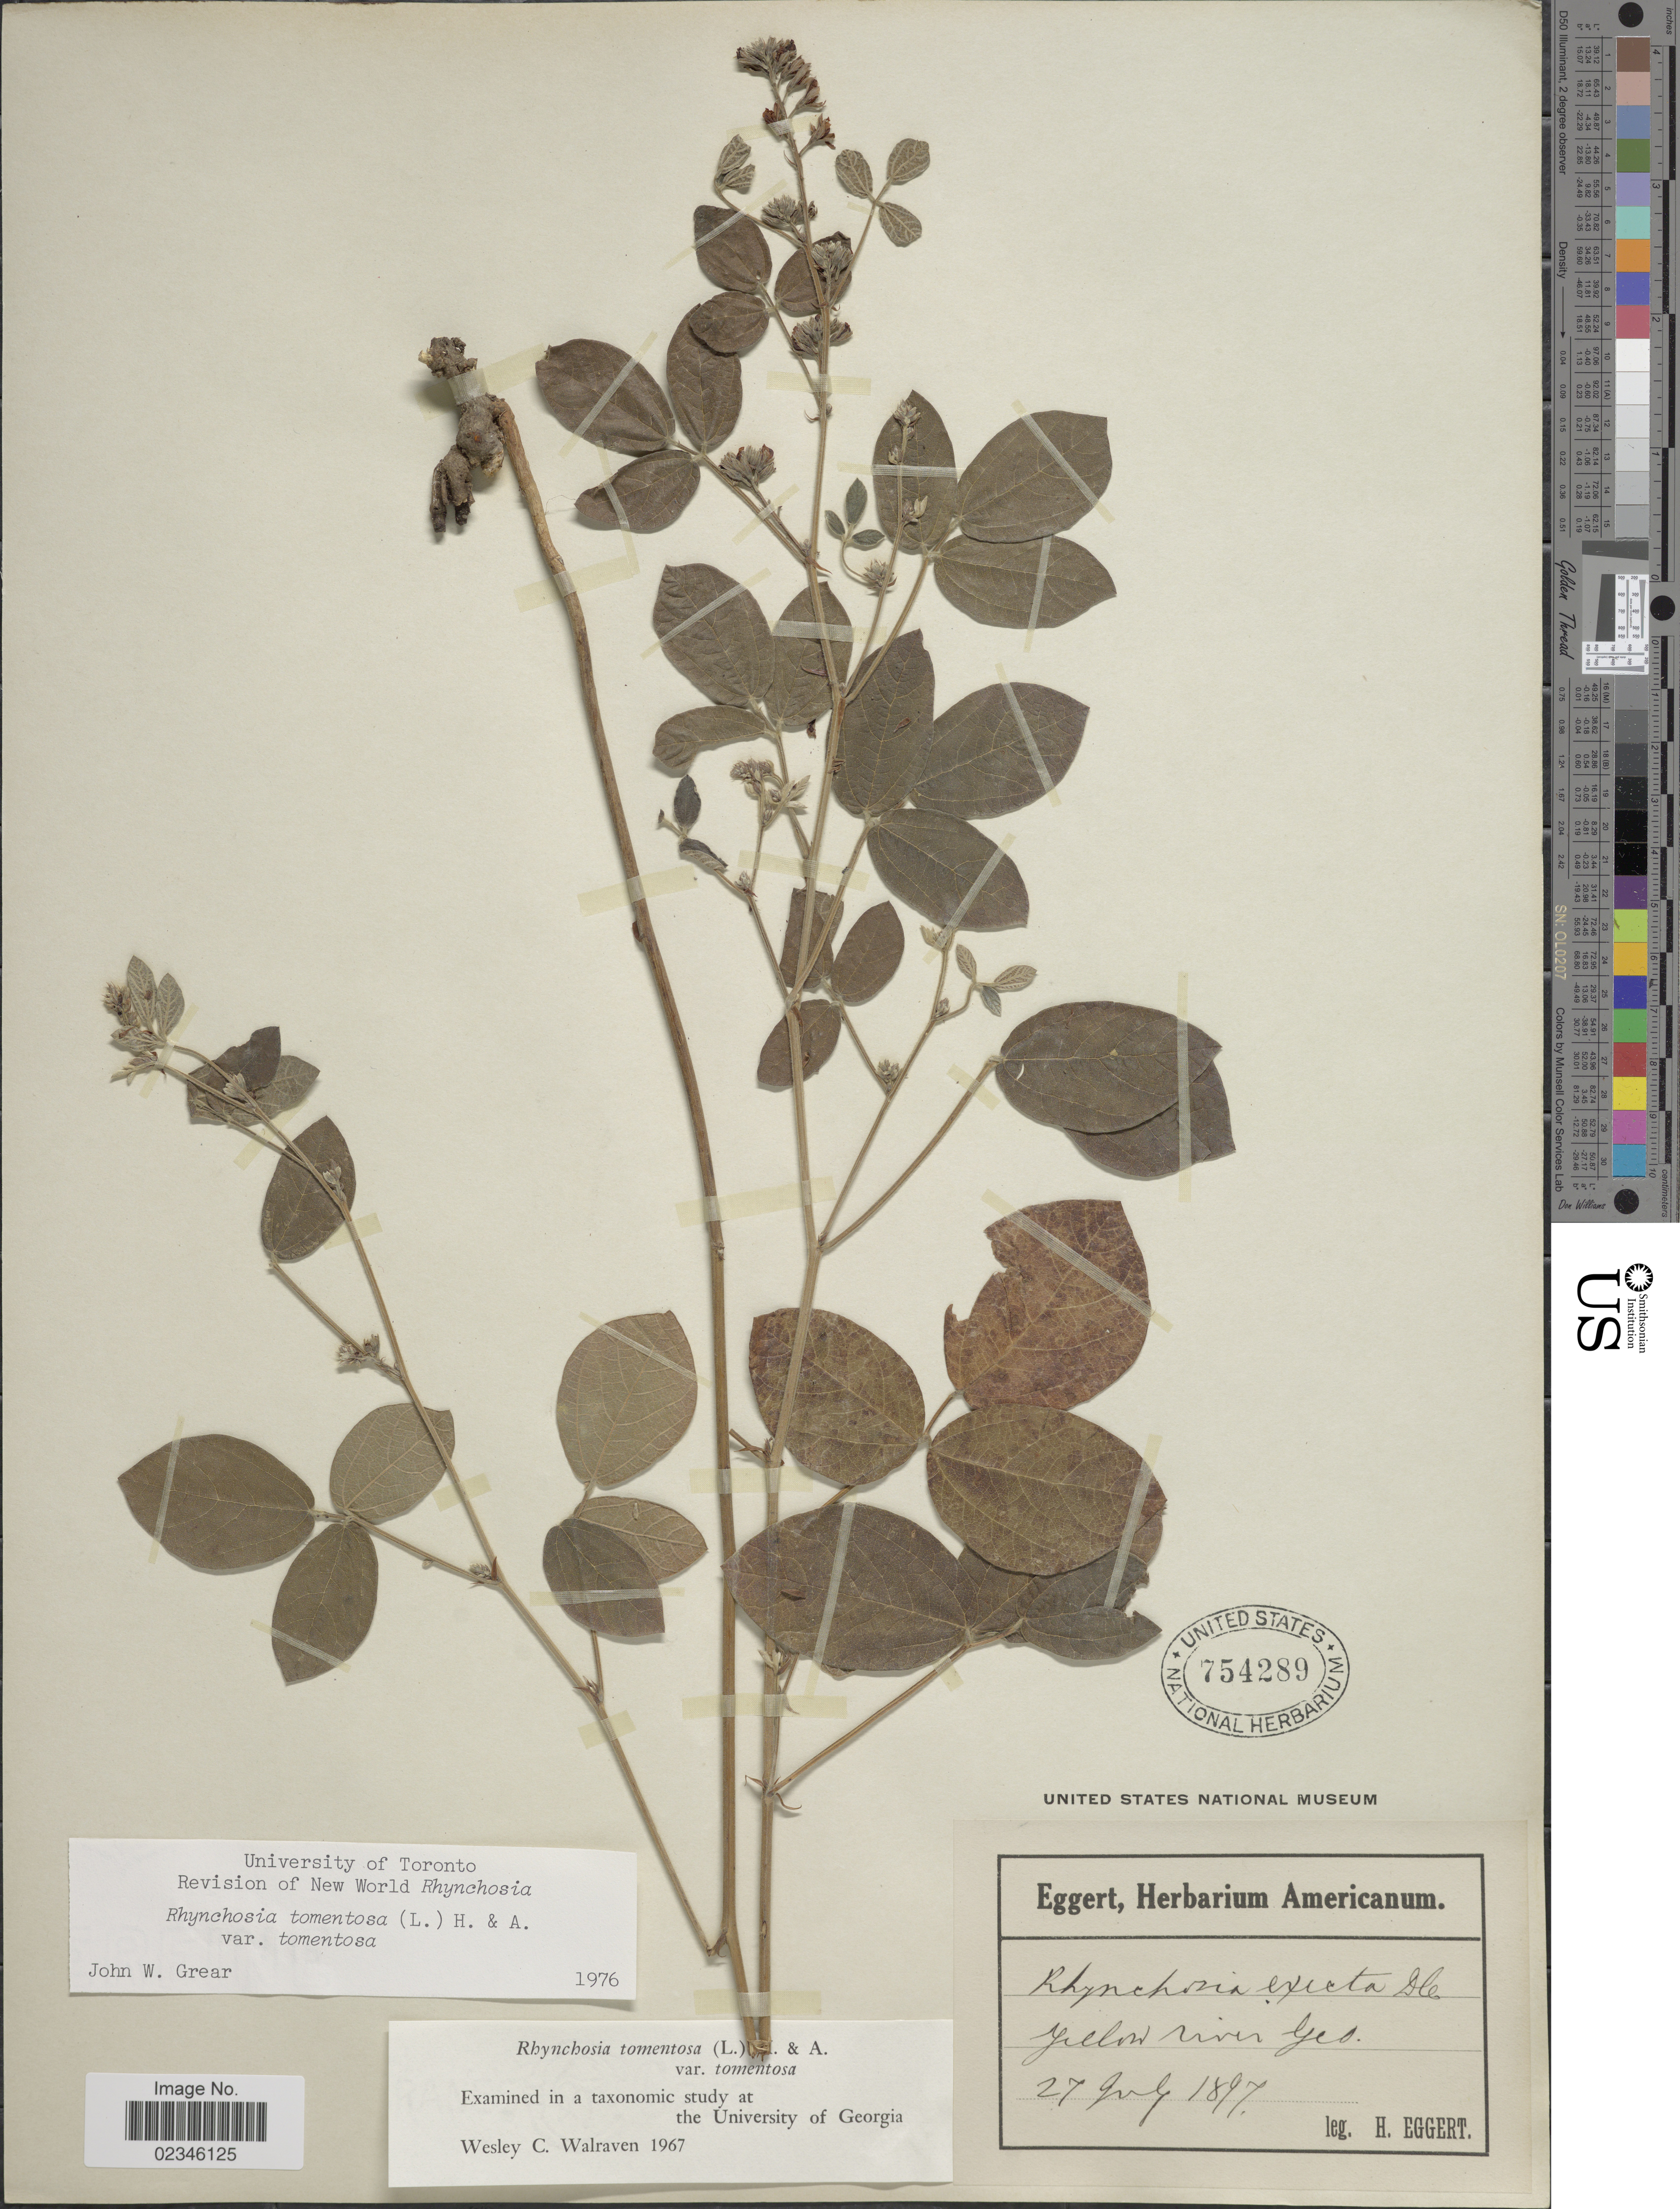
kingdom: Plantae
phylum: Tracheophyta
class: Magnoliopsida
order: Fabales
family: Fabaceae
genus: Rhynchosia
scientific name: Rhynchosia tomentosa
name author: (L.) Hook. & Arn.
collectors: H. Eggert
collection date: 1897-07-27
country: United States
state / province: Georgia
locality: Yellow river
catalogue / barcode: US 754289